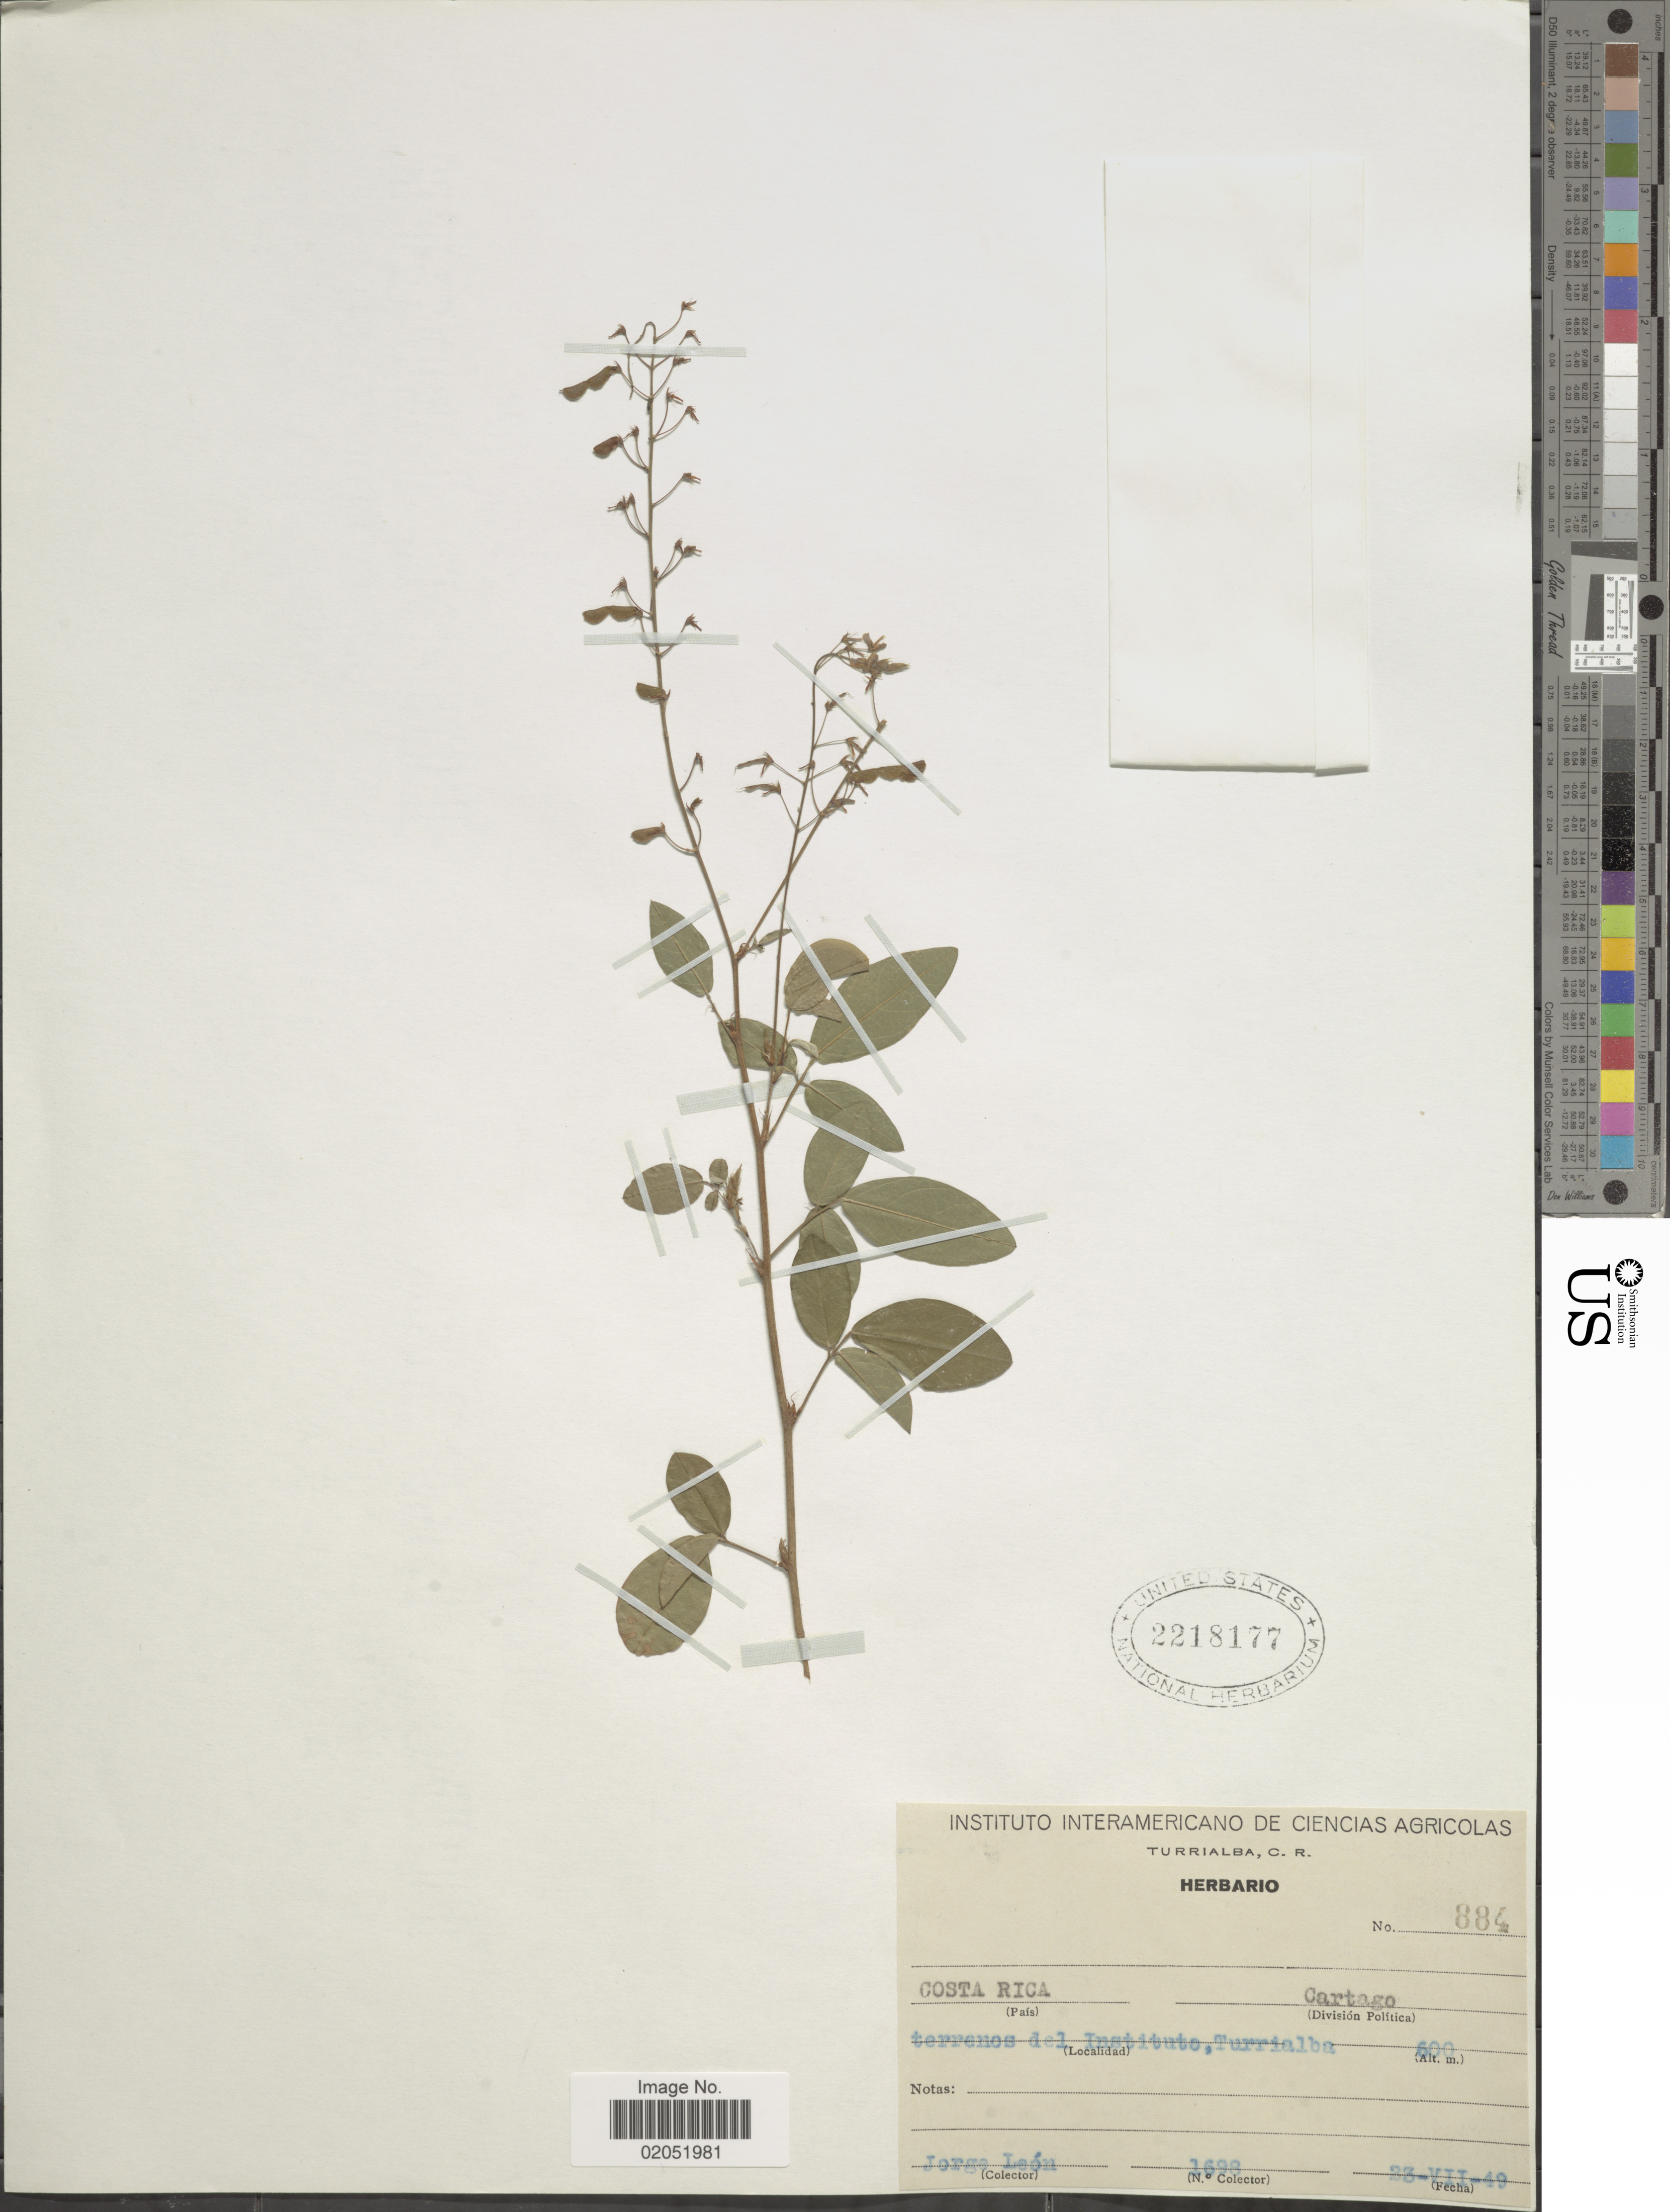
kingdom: Plantae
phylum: Tracheophyta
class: Magnoliopsida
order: Fabales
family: Fabaceae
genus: Grona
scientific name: Grona adscendens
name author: (Sw.) H. Ohashi & K. Ohashi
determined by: Strong, Mark T., (BOT), Smithsonian Institution - National Museum of Natural History (UNITED STATES)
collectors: J. León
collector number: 1698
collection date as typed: Transcribed d/m/y: 23/7/49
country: Costa Rica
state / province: Cartago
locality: Terrenos del Instituto, Turrialba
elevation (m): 600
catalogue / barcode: US 2218177